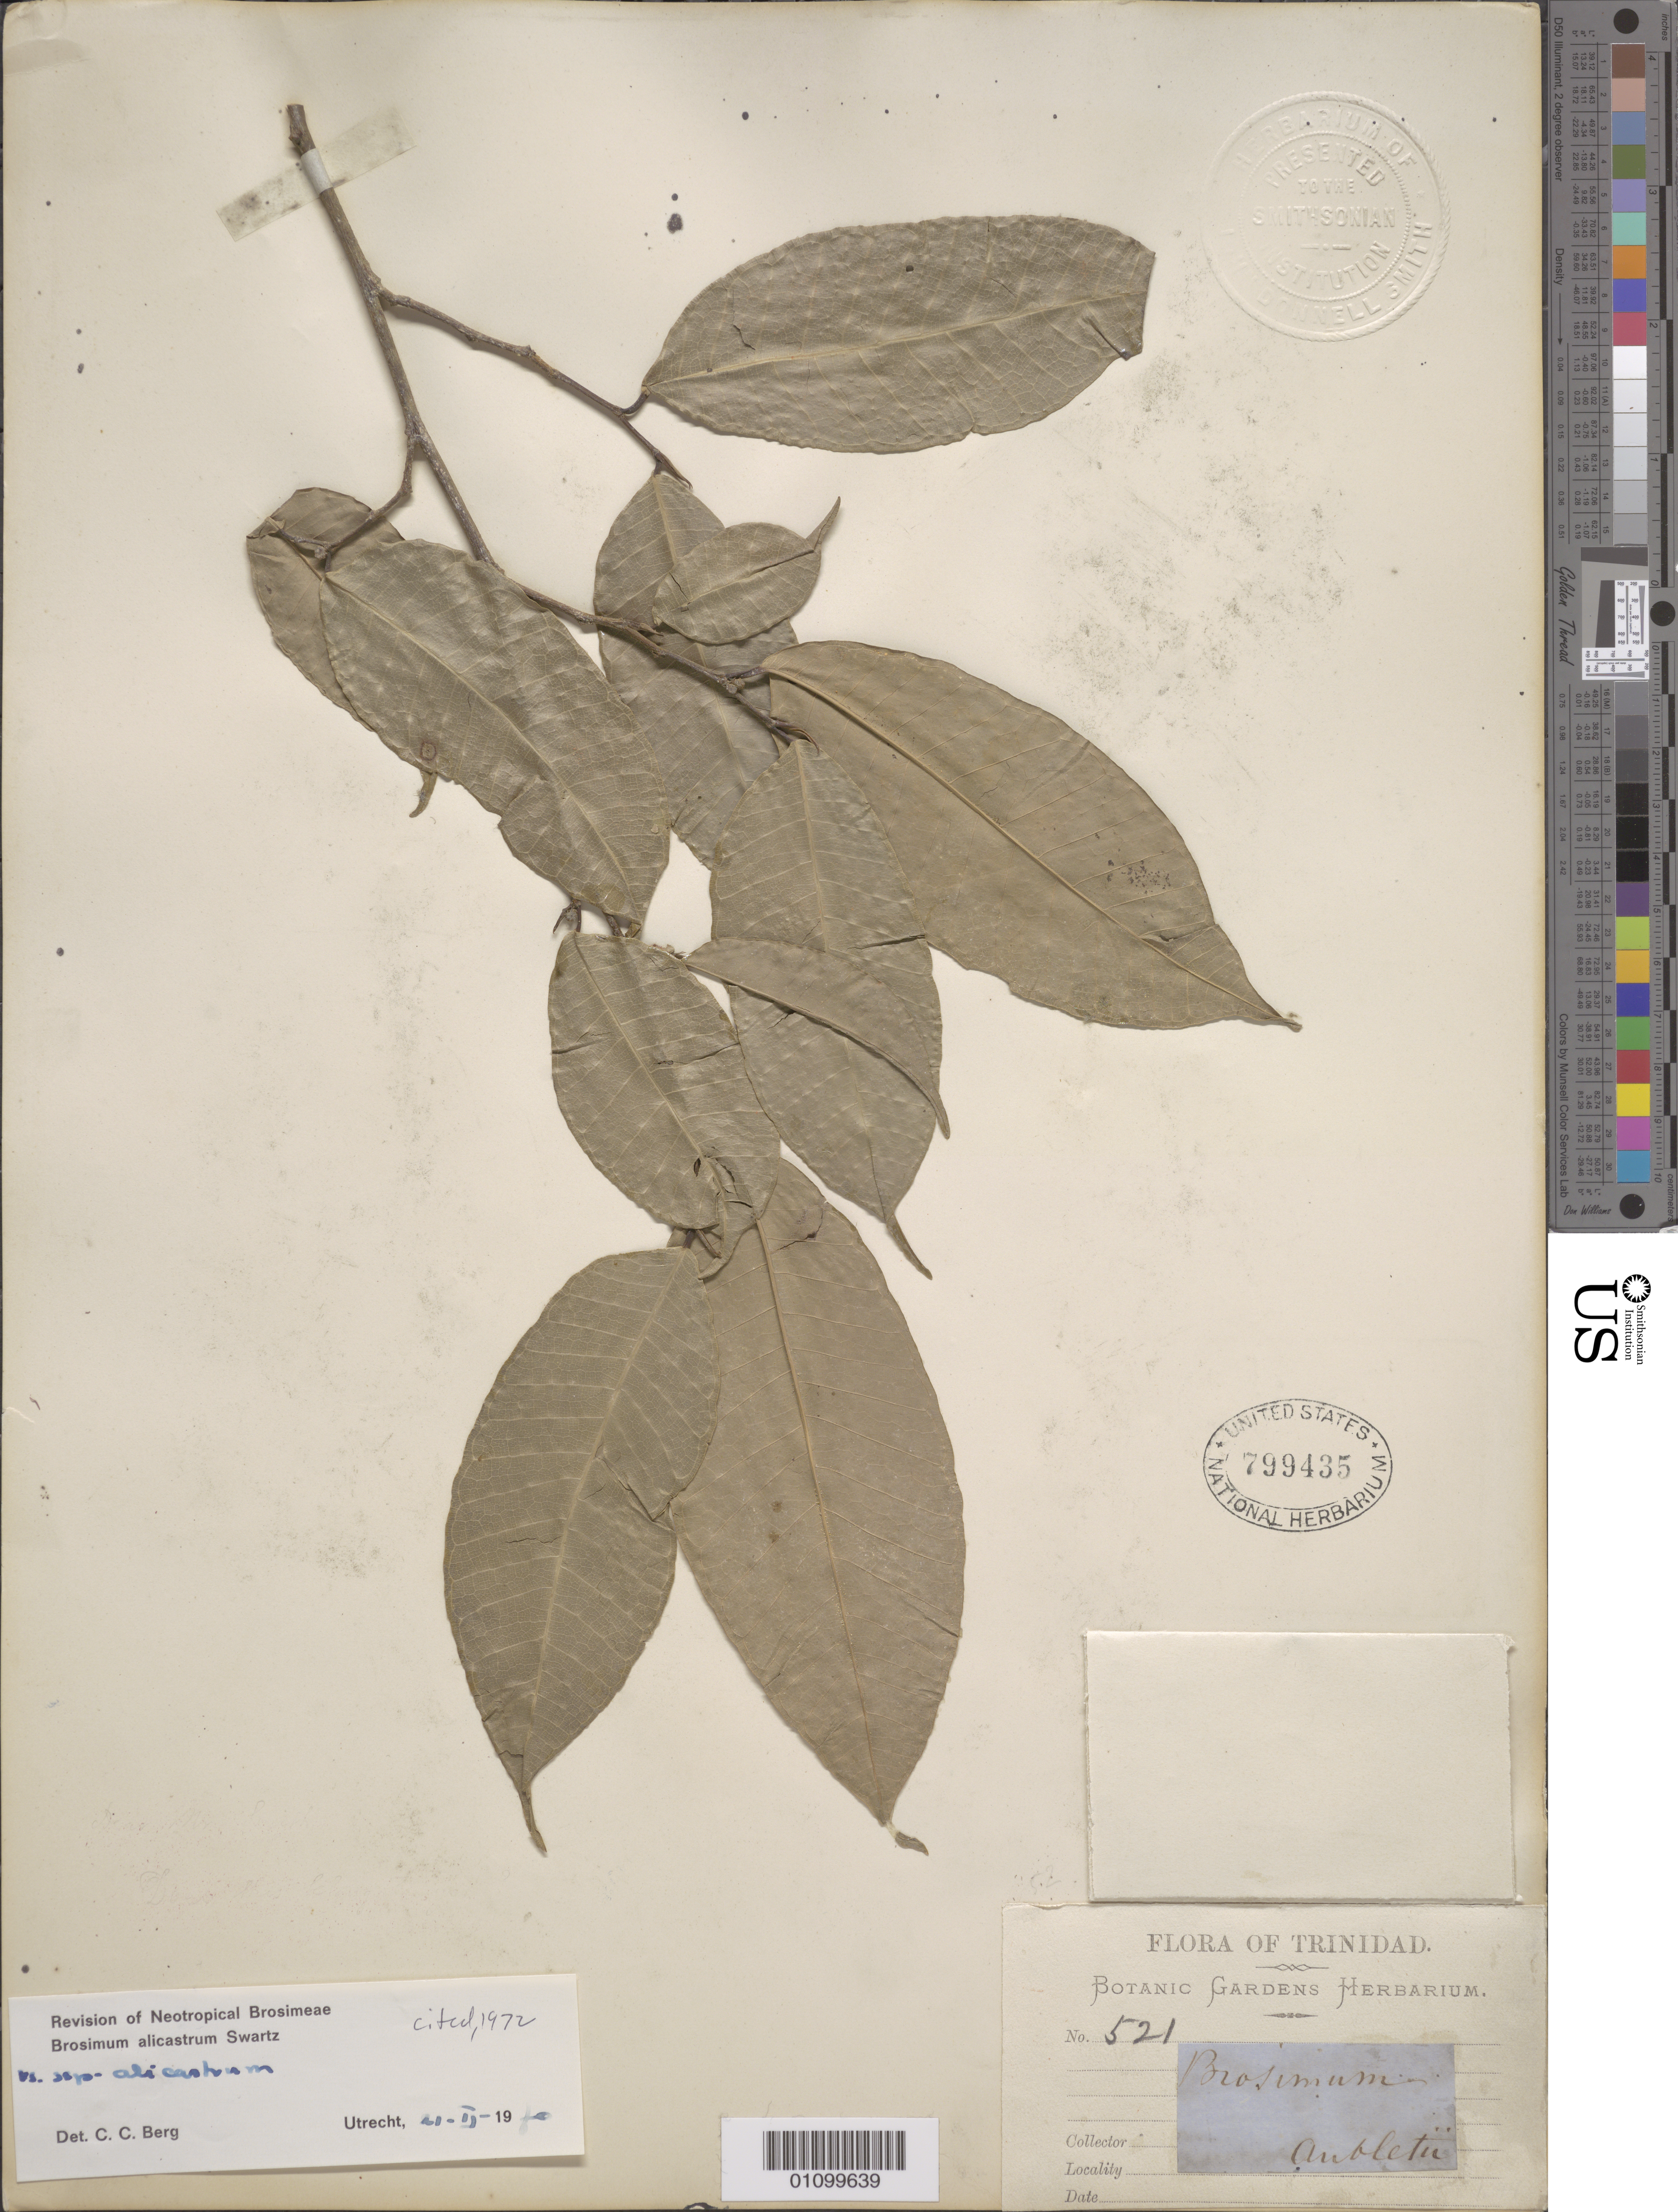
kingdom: Plantae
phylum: Tracheophyta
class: Magnoliopsida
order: Rosales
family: Moraceae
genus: Brosimum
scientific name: Brosimum alicastrum subsp. alicastrum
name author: Sw.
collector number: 521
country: Trinidad and Tobago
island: Trinidad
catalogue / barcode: US 799435